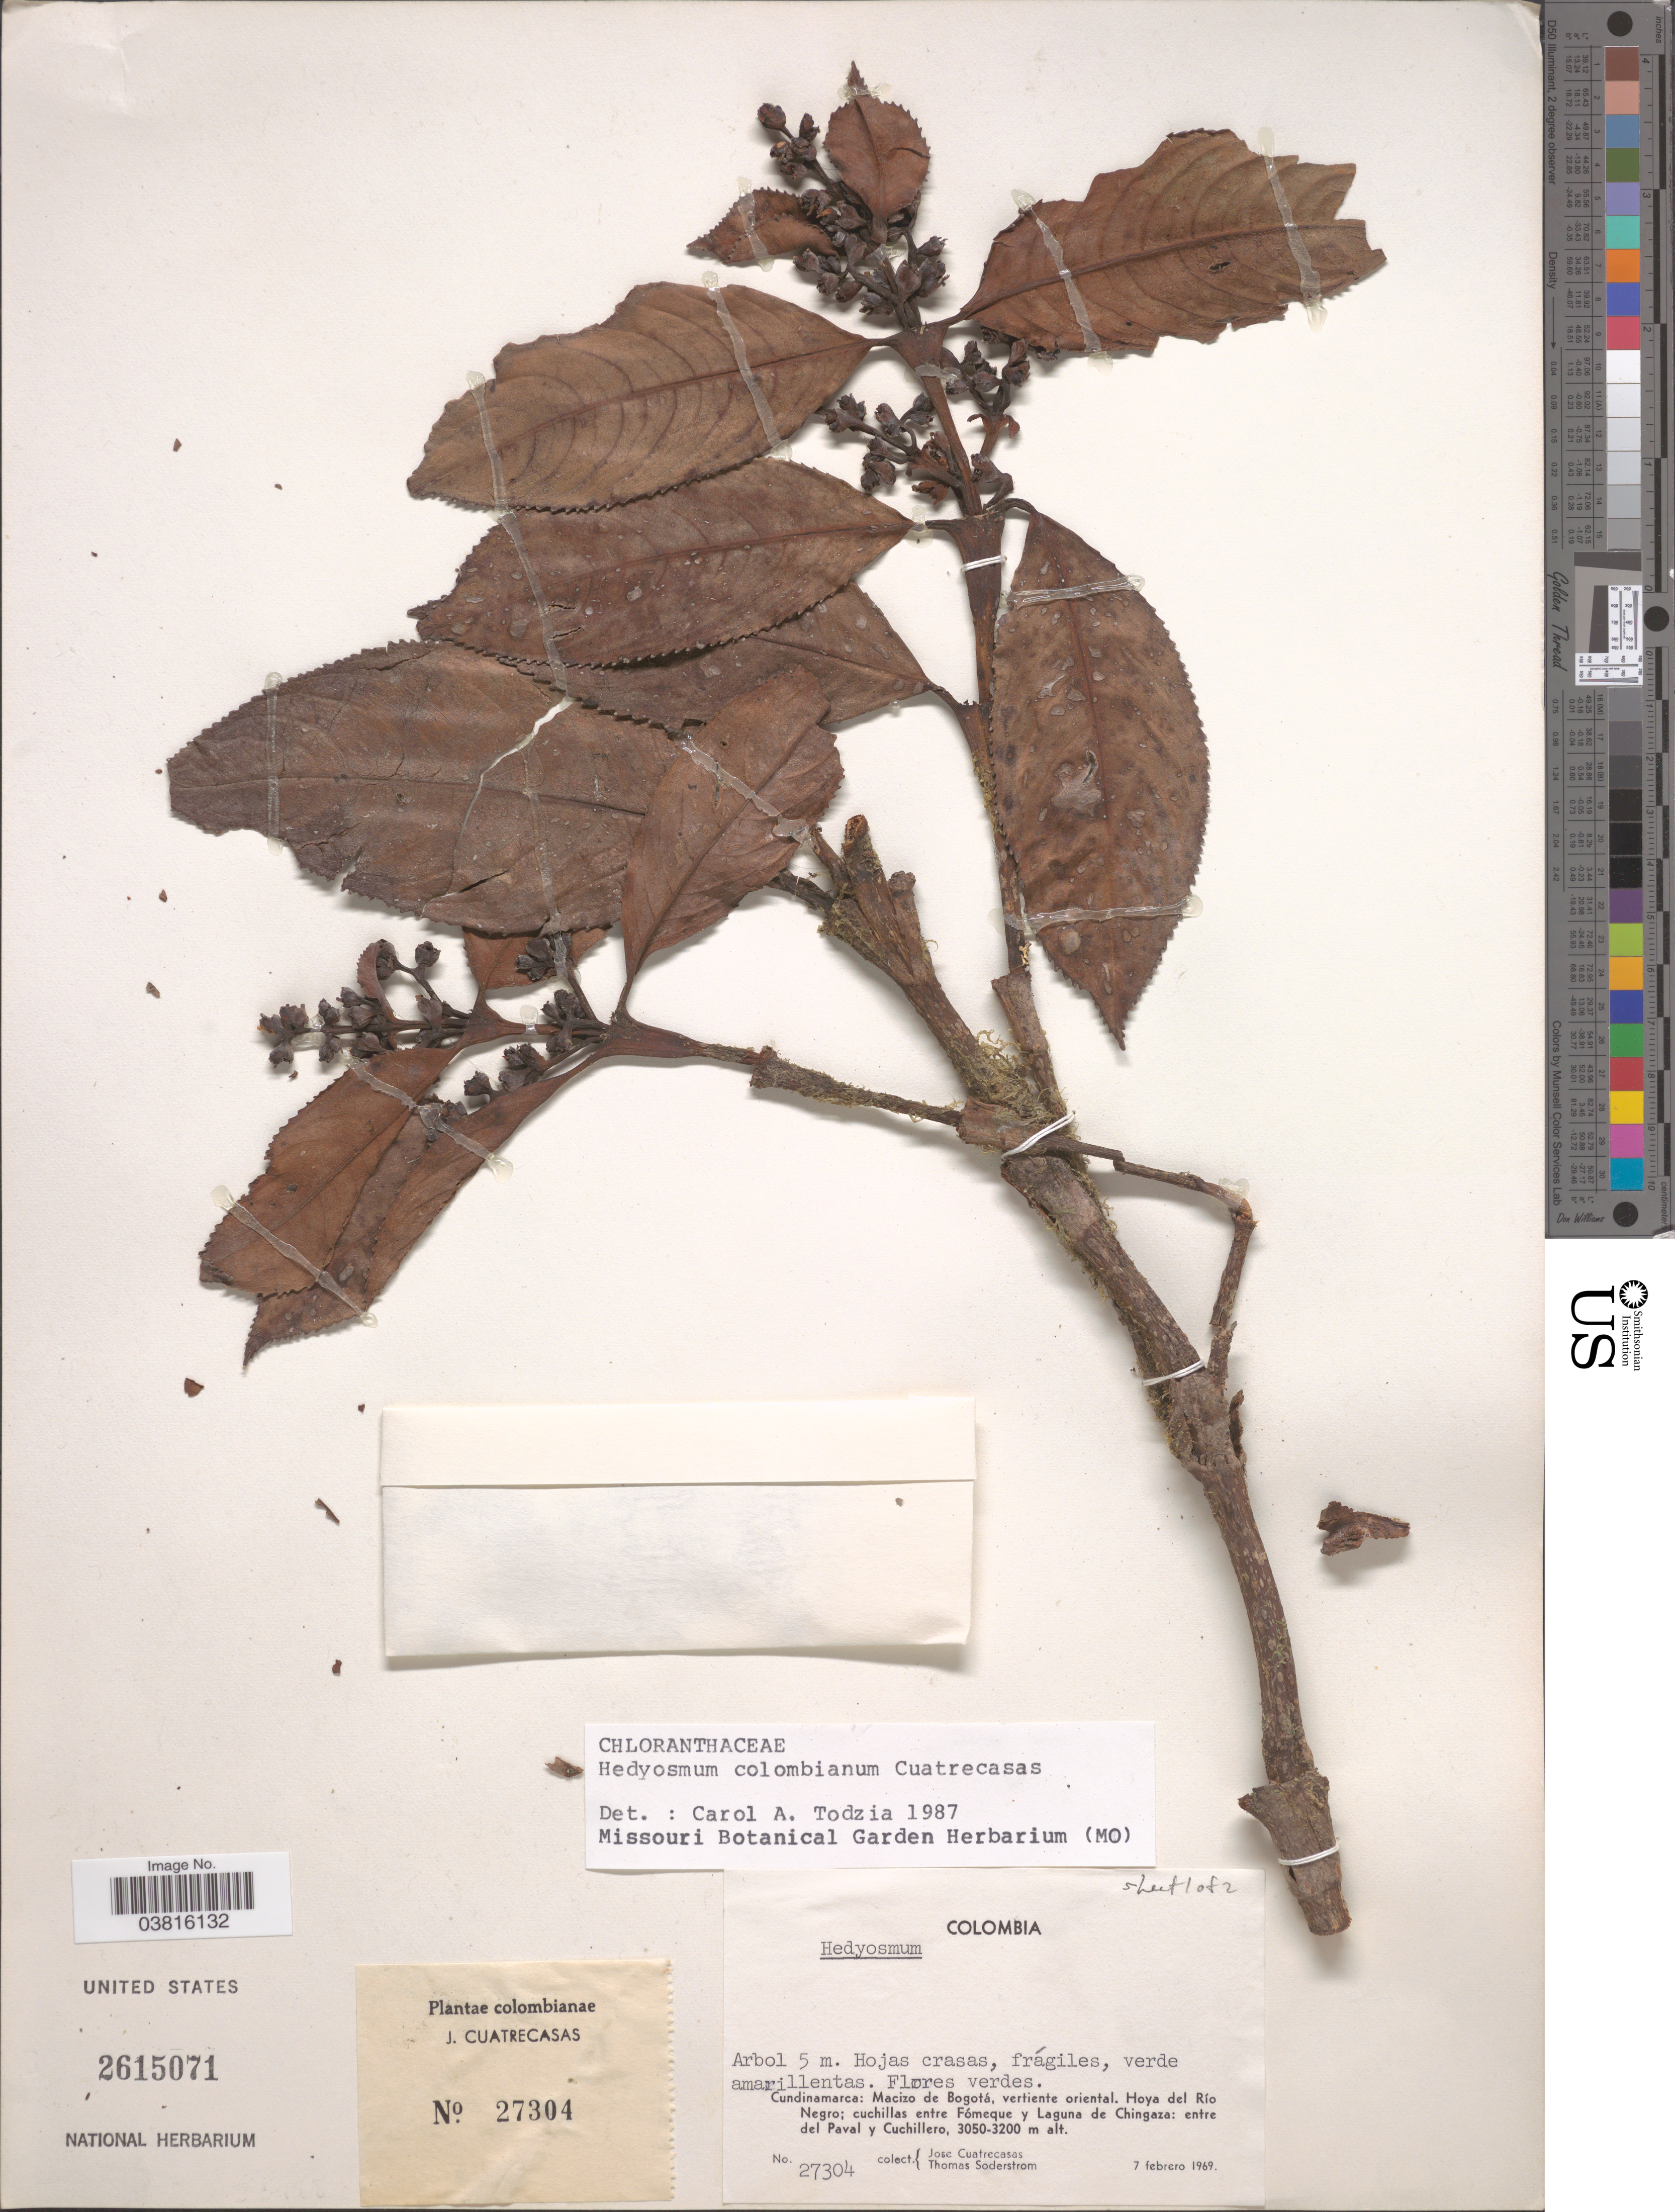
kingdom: Plantae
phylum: Tracheophyta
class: Magnoliopsida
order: Chloranthales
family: Chloranthaceae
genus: Hedyosmum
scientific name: Hedyosmum colombianum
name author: Cuatrec.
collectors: J. Cuatrecasas & T. R. Soderstrom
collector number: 27304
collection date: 1969-02-07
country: Colombia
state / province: Cundinamarca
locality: Macizo de Bogotá, vertiente oriental. Hoya del Río Negro; cuchillas entre Fómeque y Laguna de Chingaza: entre del Paval y Cuchillero.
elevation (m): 3050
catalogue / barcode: US 2615071